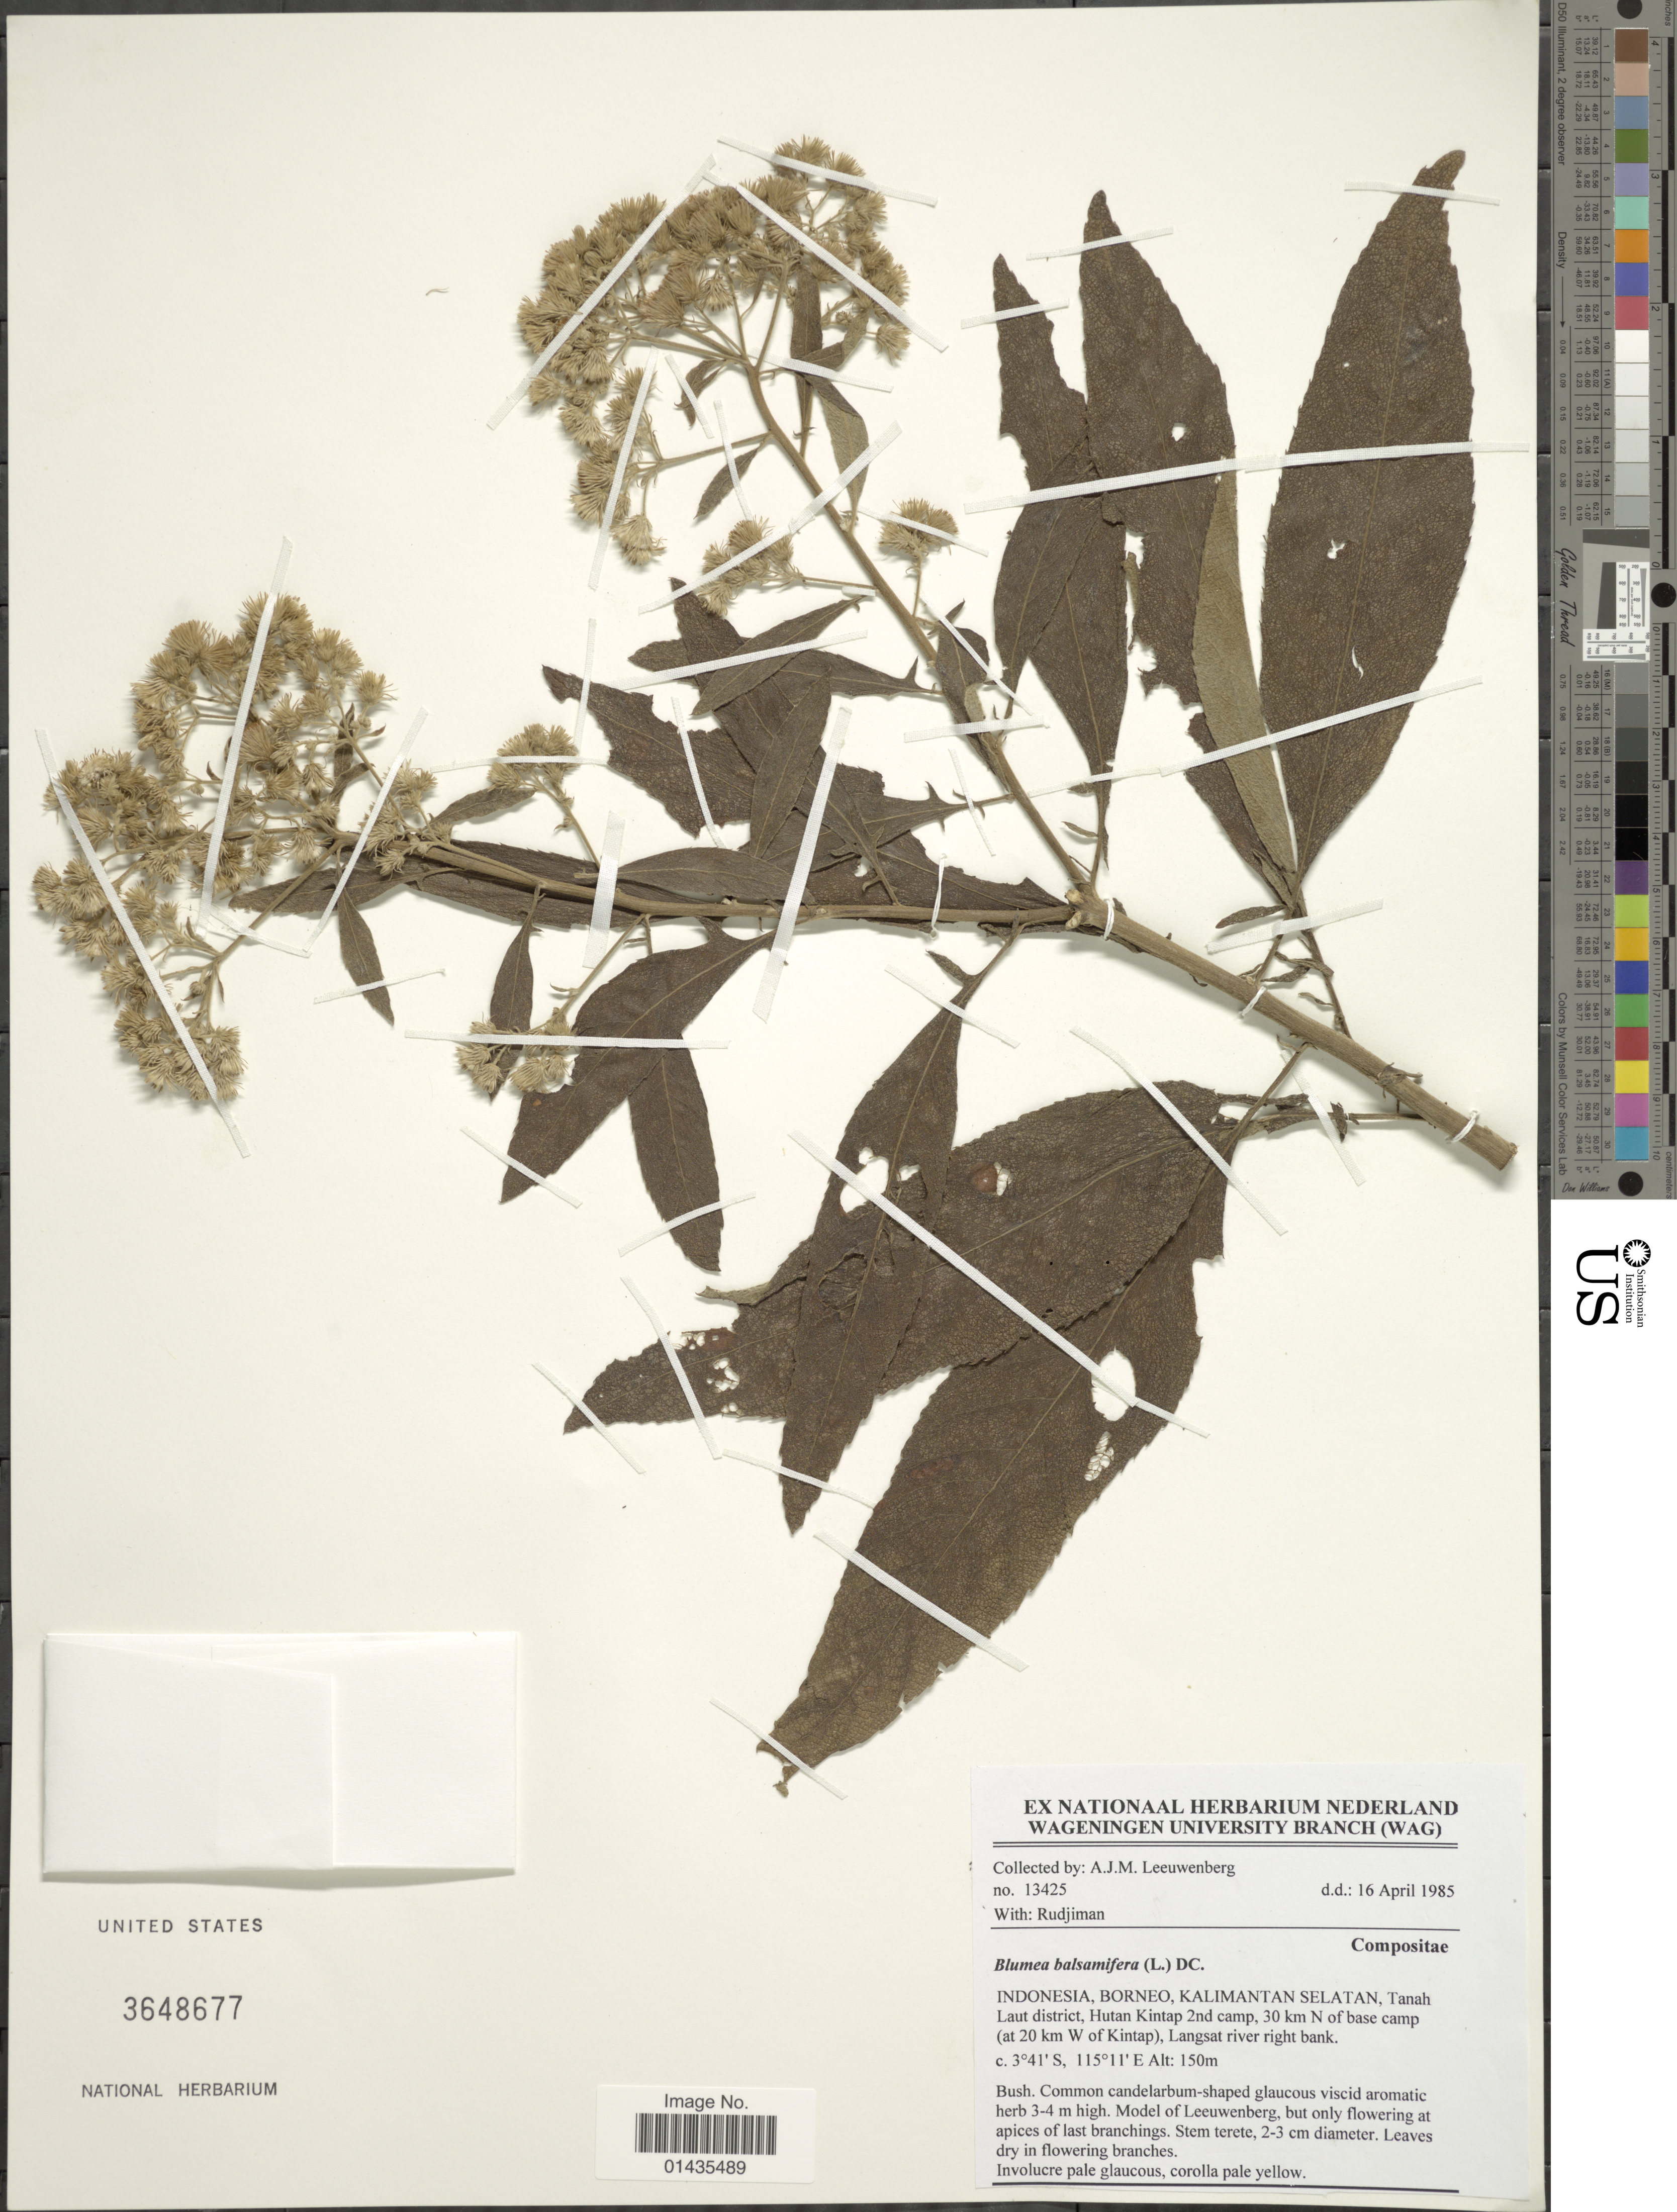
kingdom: Plantae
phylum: Tracheophyta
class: Magnoliopsida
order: Asterales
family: Asteraceae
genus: Blumea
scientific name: Blumea balsamifera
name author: (L.) DC.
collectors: A. J. M. Leeuwenberg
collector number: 13425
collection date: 1985-04-16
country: Indonesia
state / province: Kalimantan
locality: Borneo, Kalimantan Selatan, Tanah Laut district, Hutan Kintap 2nd camp, 30 km N of base camp (at 20 km W of Kintap), Langsat river right bank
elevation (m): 150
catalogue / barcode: US 3648677